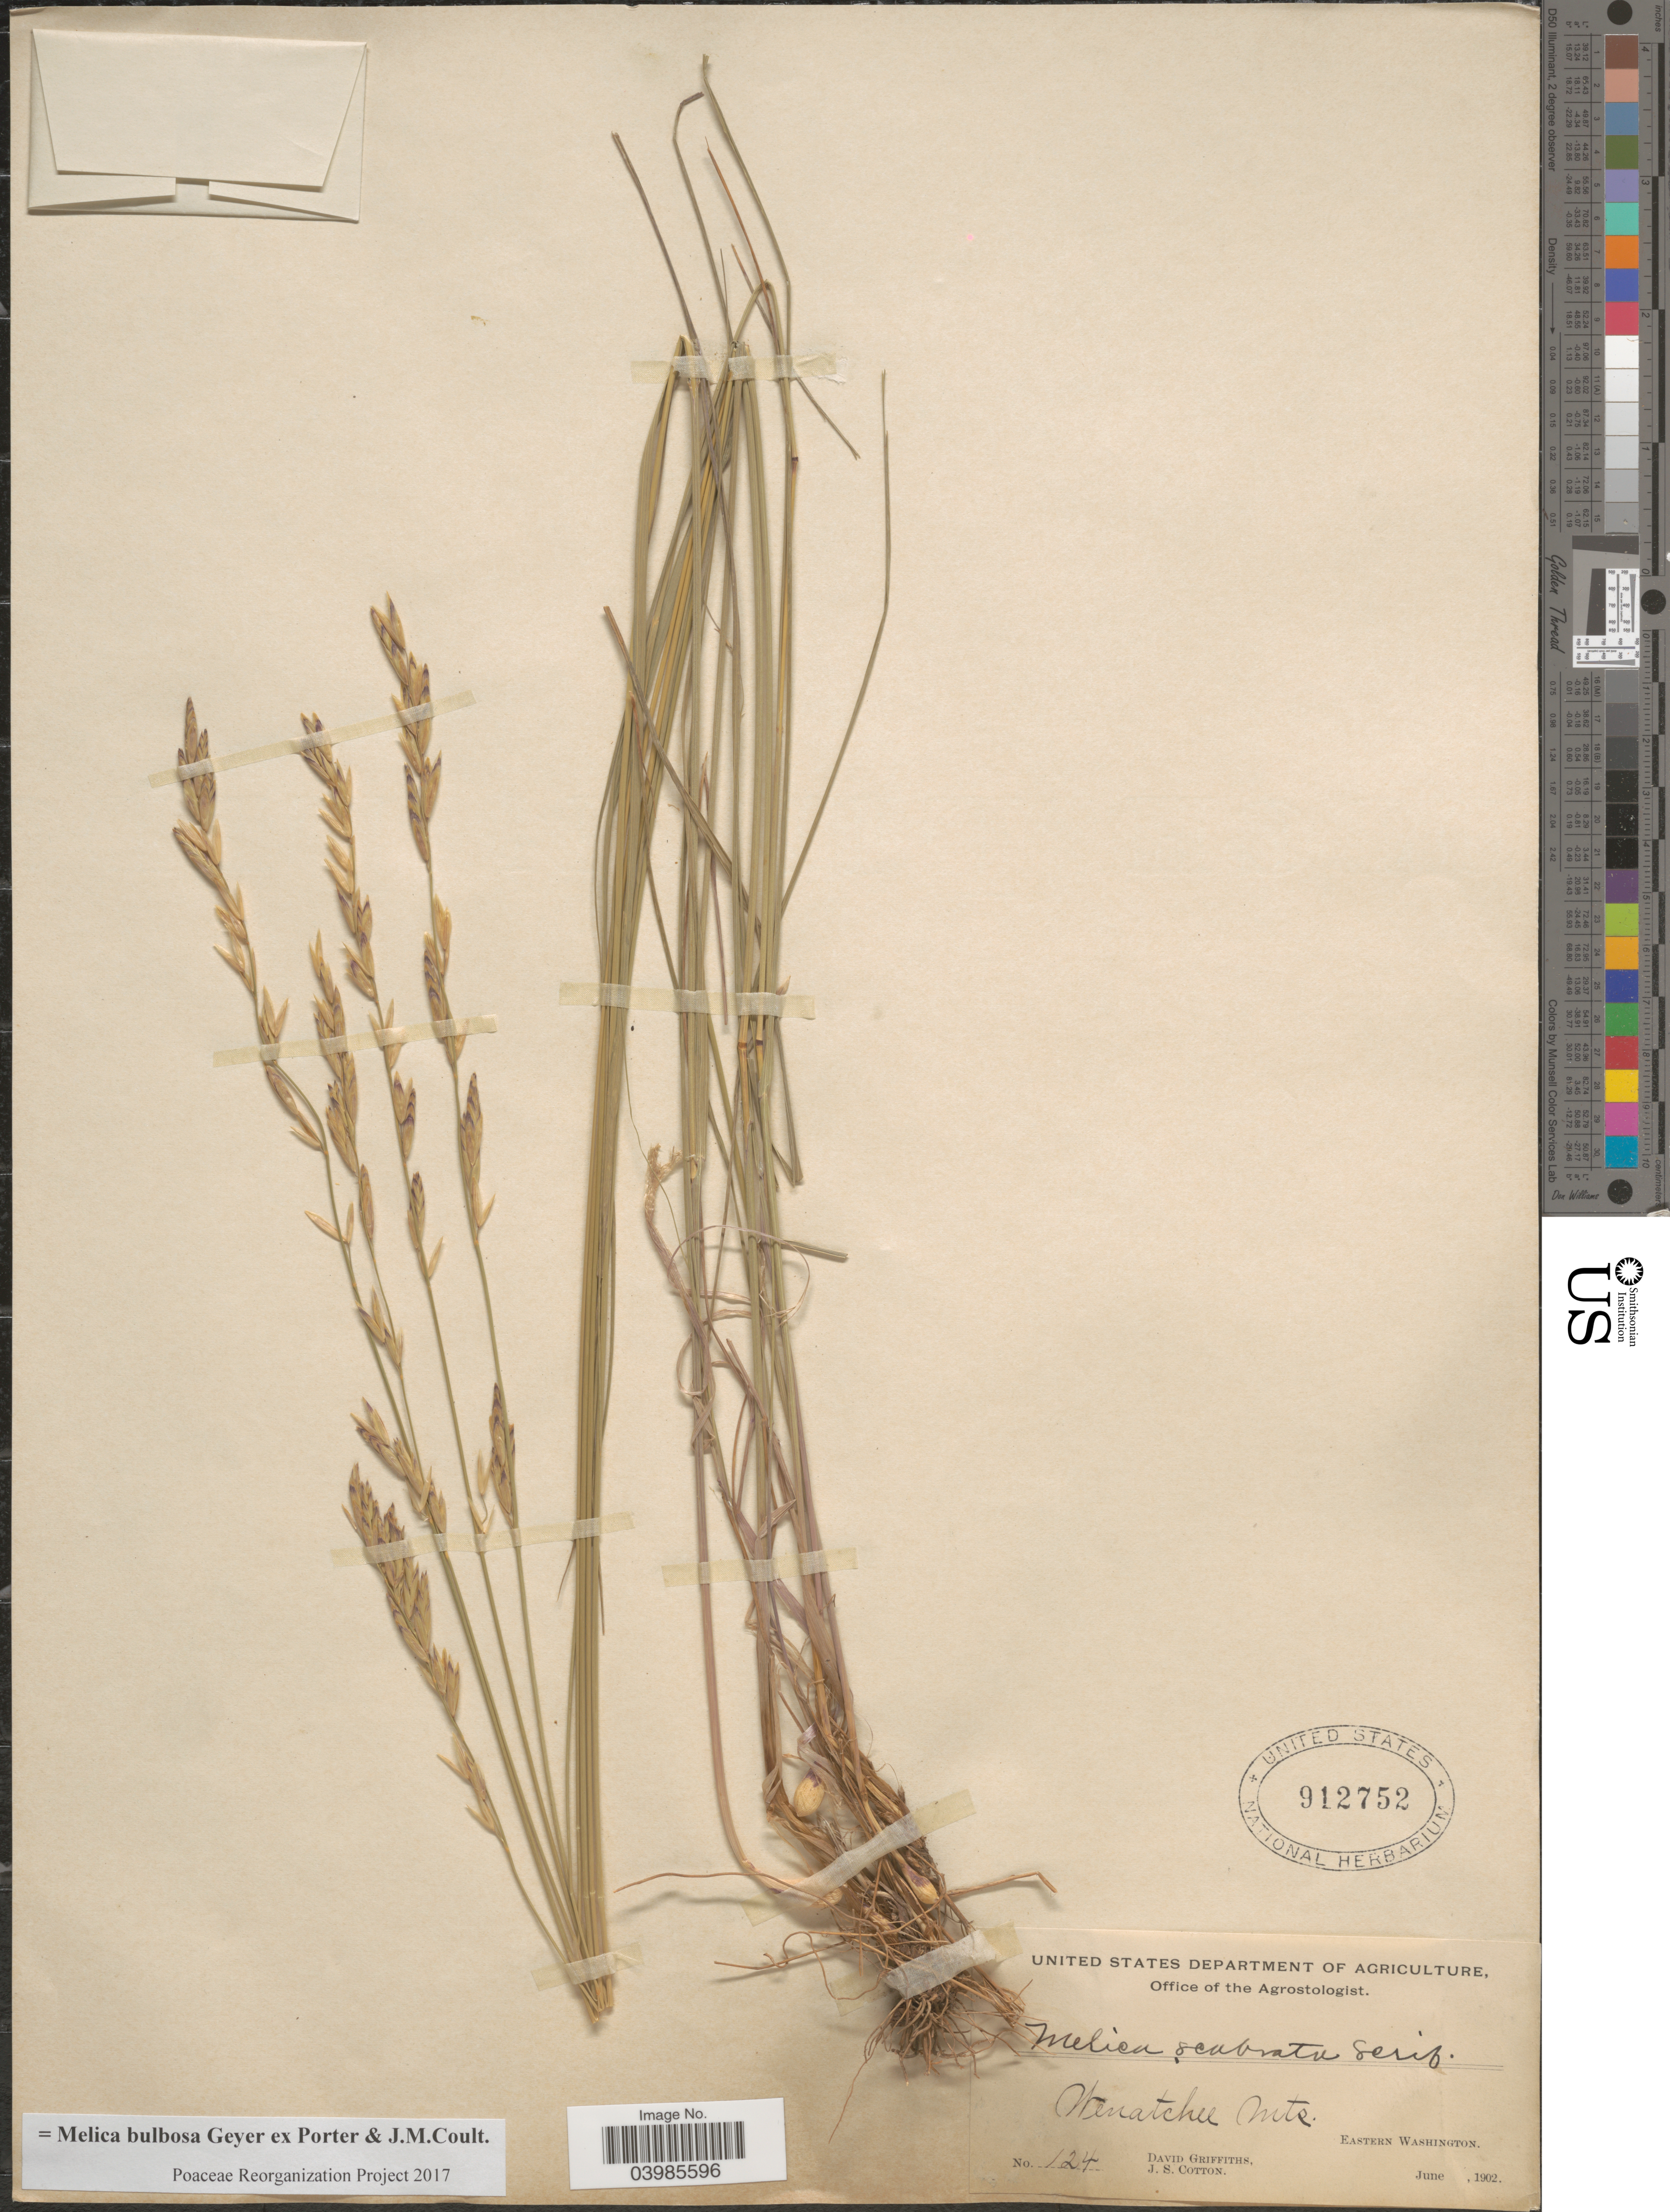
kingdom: Plantae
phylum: Tracheophyta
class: Liliopsida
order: Poales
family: Poaceae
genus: Melica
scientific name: Melica bulbosa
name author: Geyer ex Porter & J.M. Coult.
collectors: D. Griffiths & J. S. Cotton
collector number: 124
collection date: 1902-06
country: United States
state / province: Washington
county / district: Chelan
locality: Wenatchee Mts. Eastern Washington.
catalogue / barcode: US 912752